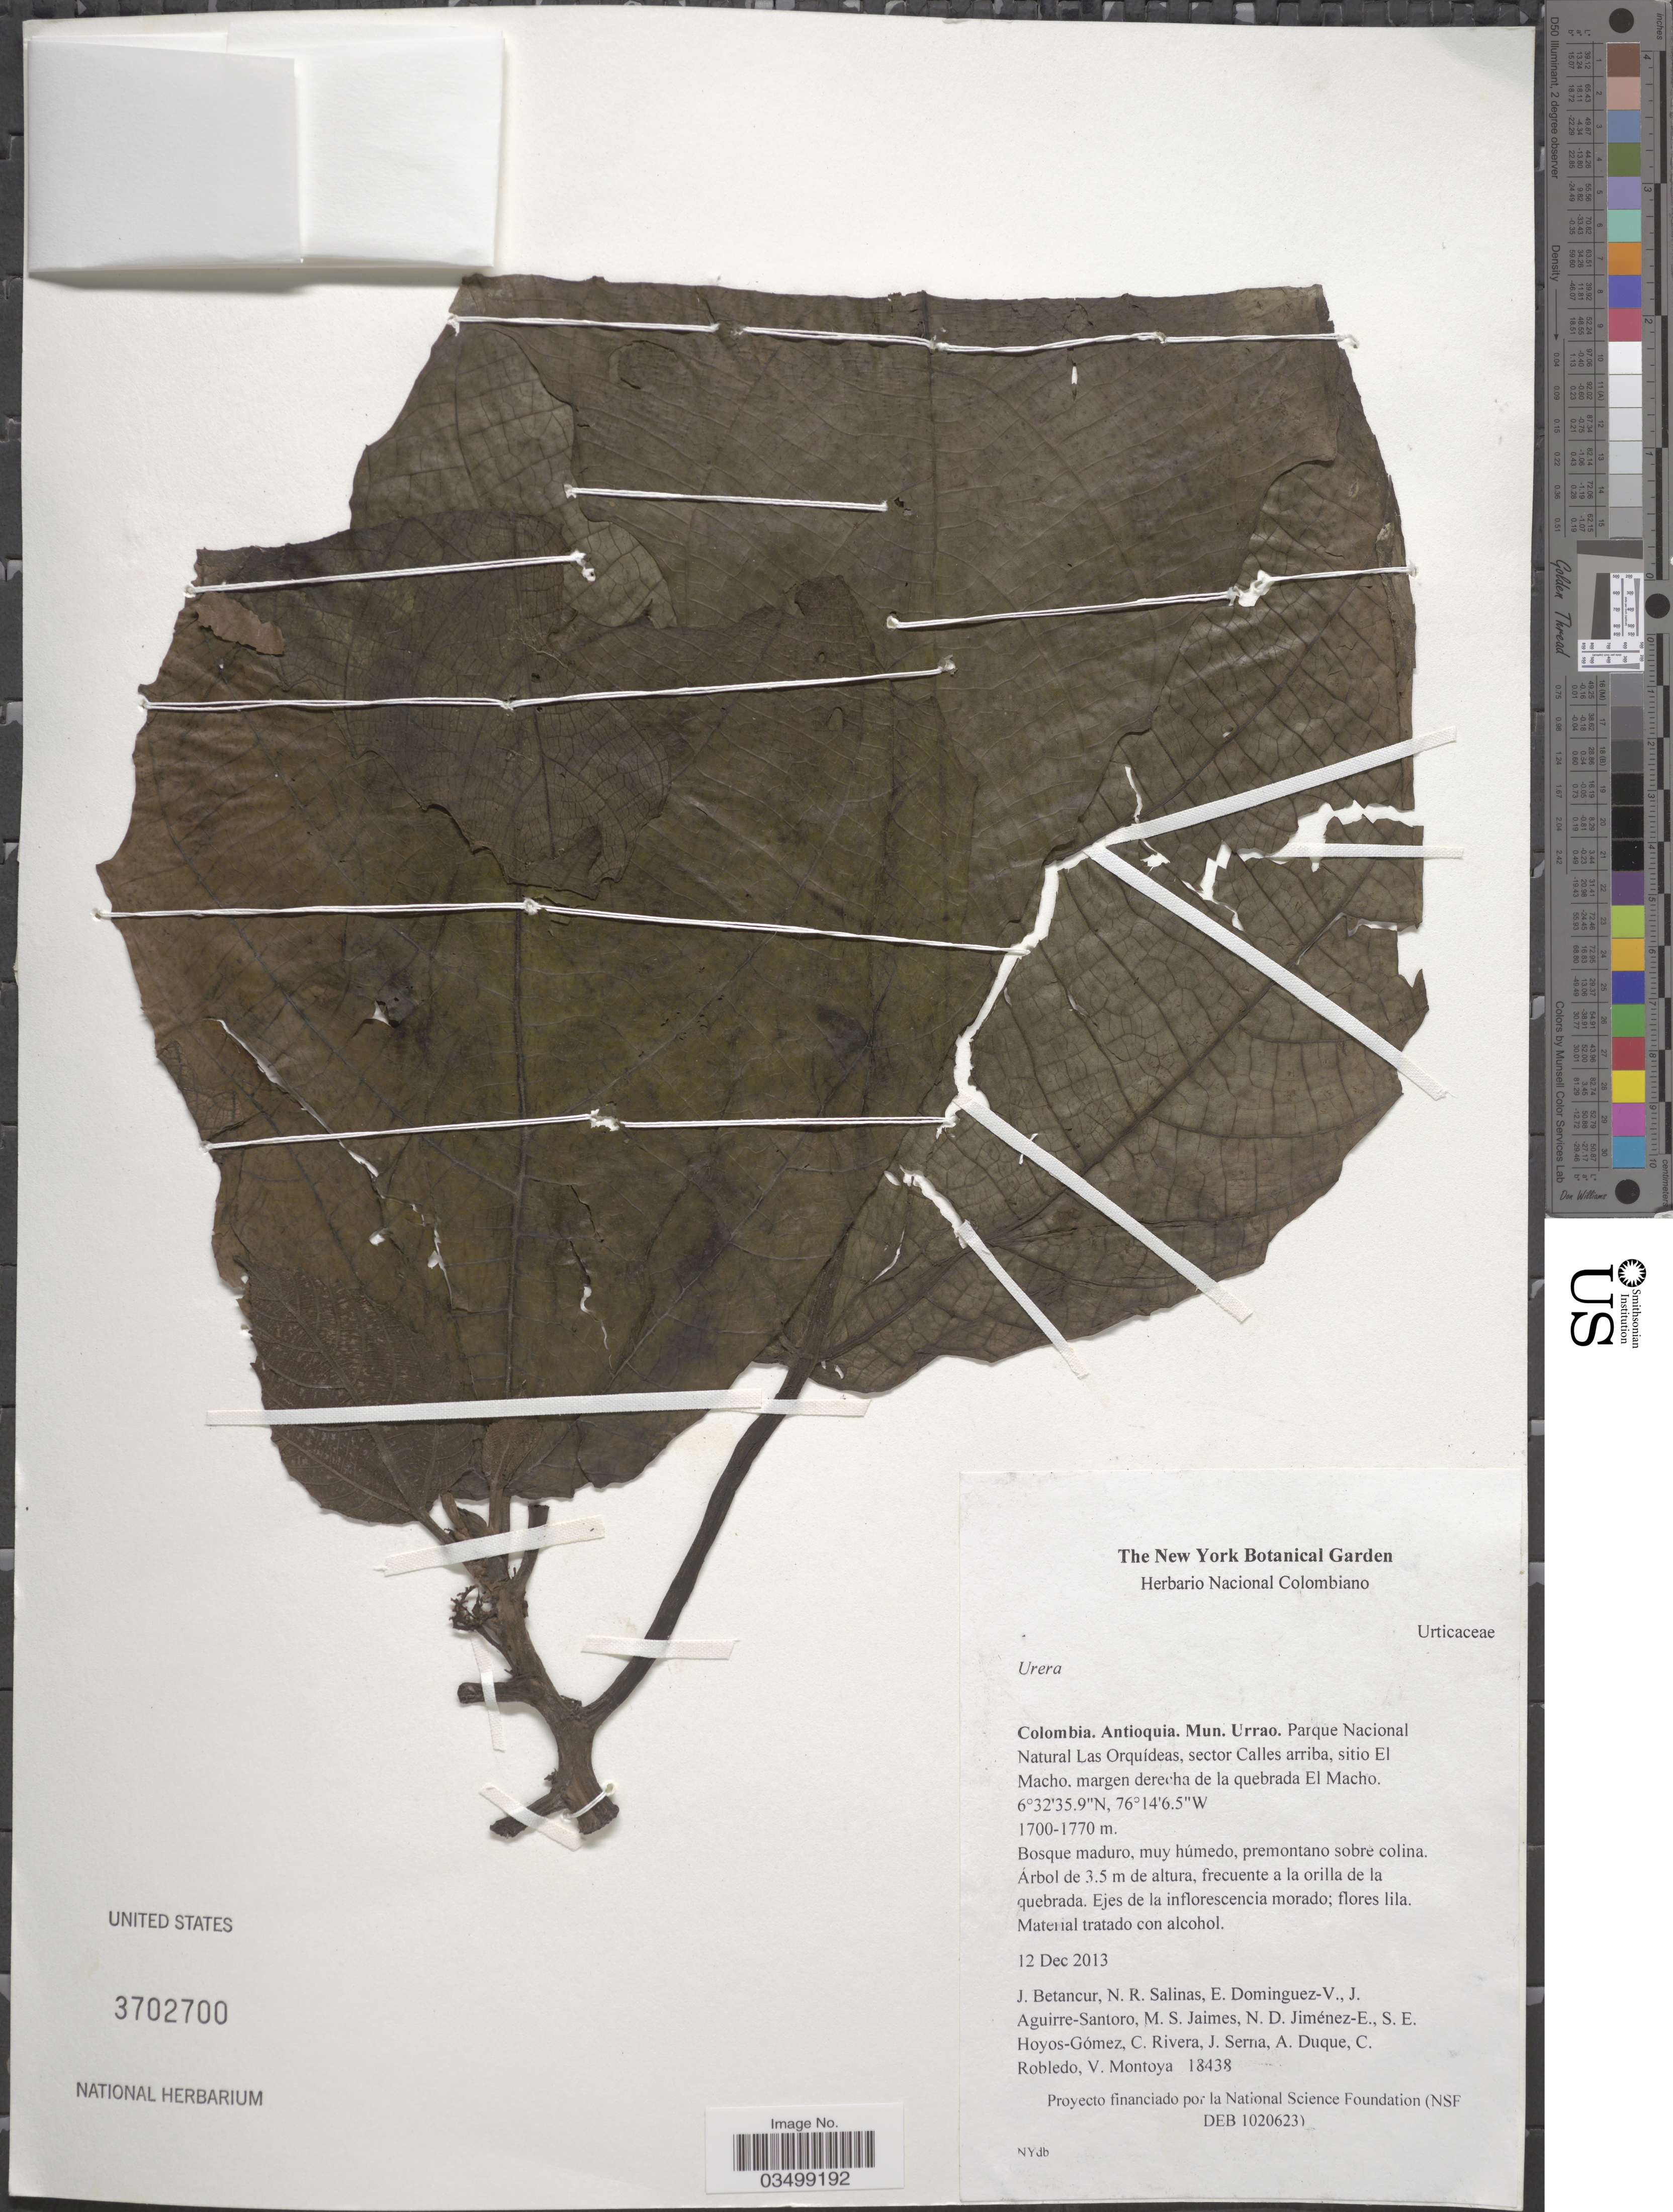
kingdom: Plantae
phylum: Tracheophyta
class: Magnoliopsida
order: Rosales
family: Urticaceae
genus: Urera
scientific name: Urera sp.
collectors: J. Betancur, N. Salinas, E. Dominguez-V., J. Aguirre-Santoro & et al.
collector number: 18438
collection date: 2013-12-12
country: Colombia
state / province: Antioquia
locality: Mun. Urrao. Parque Nacional Natural Las Orquídeas, sector Calles arriba, sitio El Macho, margen derecha de la quebrada El Macho.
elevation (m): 1700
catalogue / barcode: US 3702700